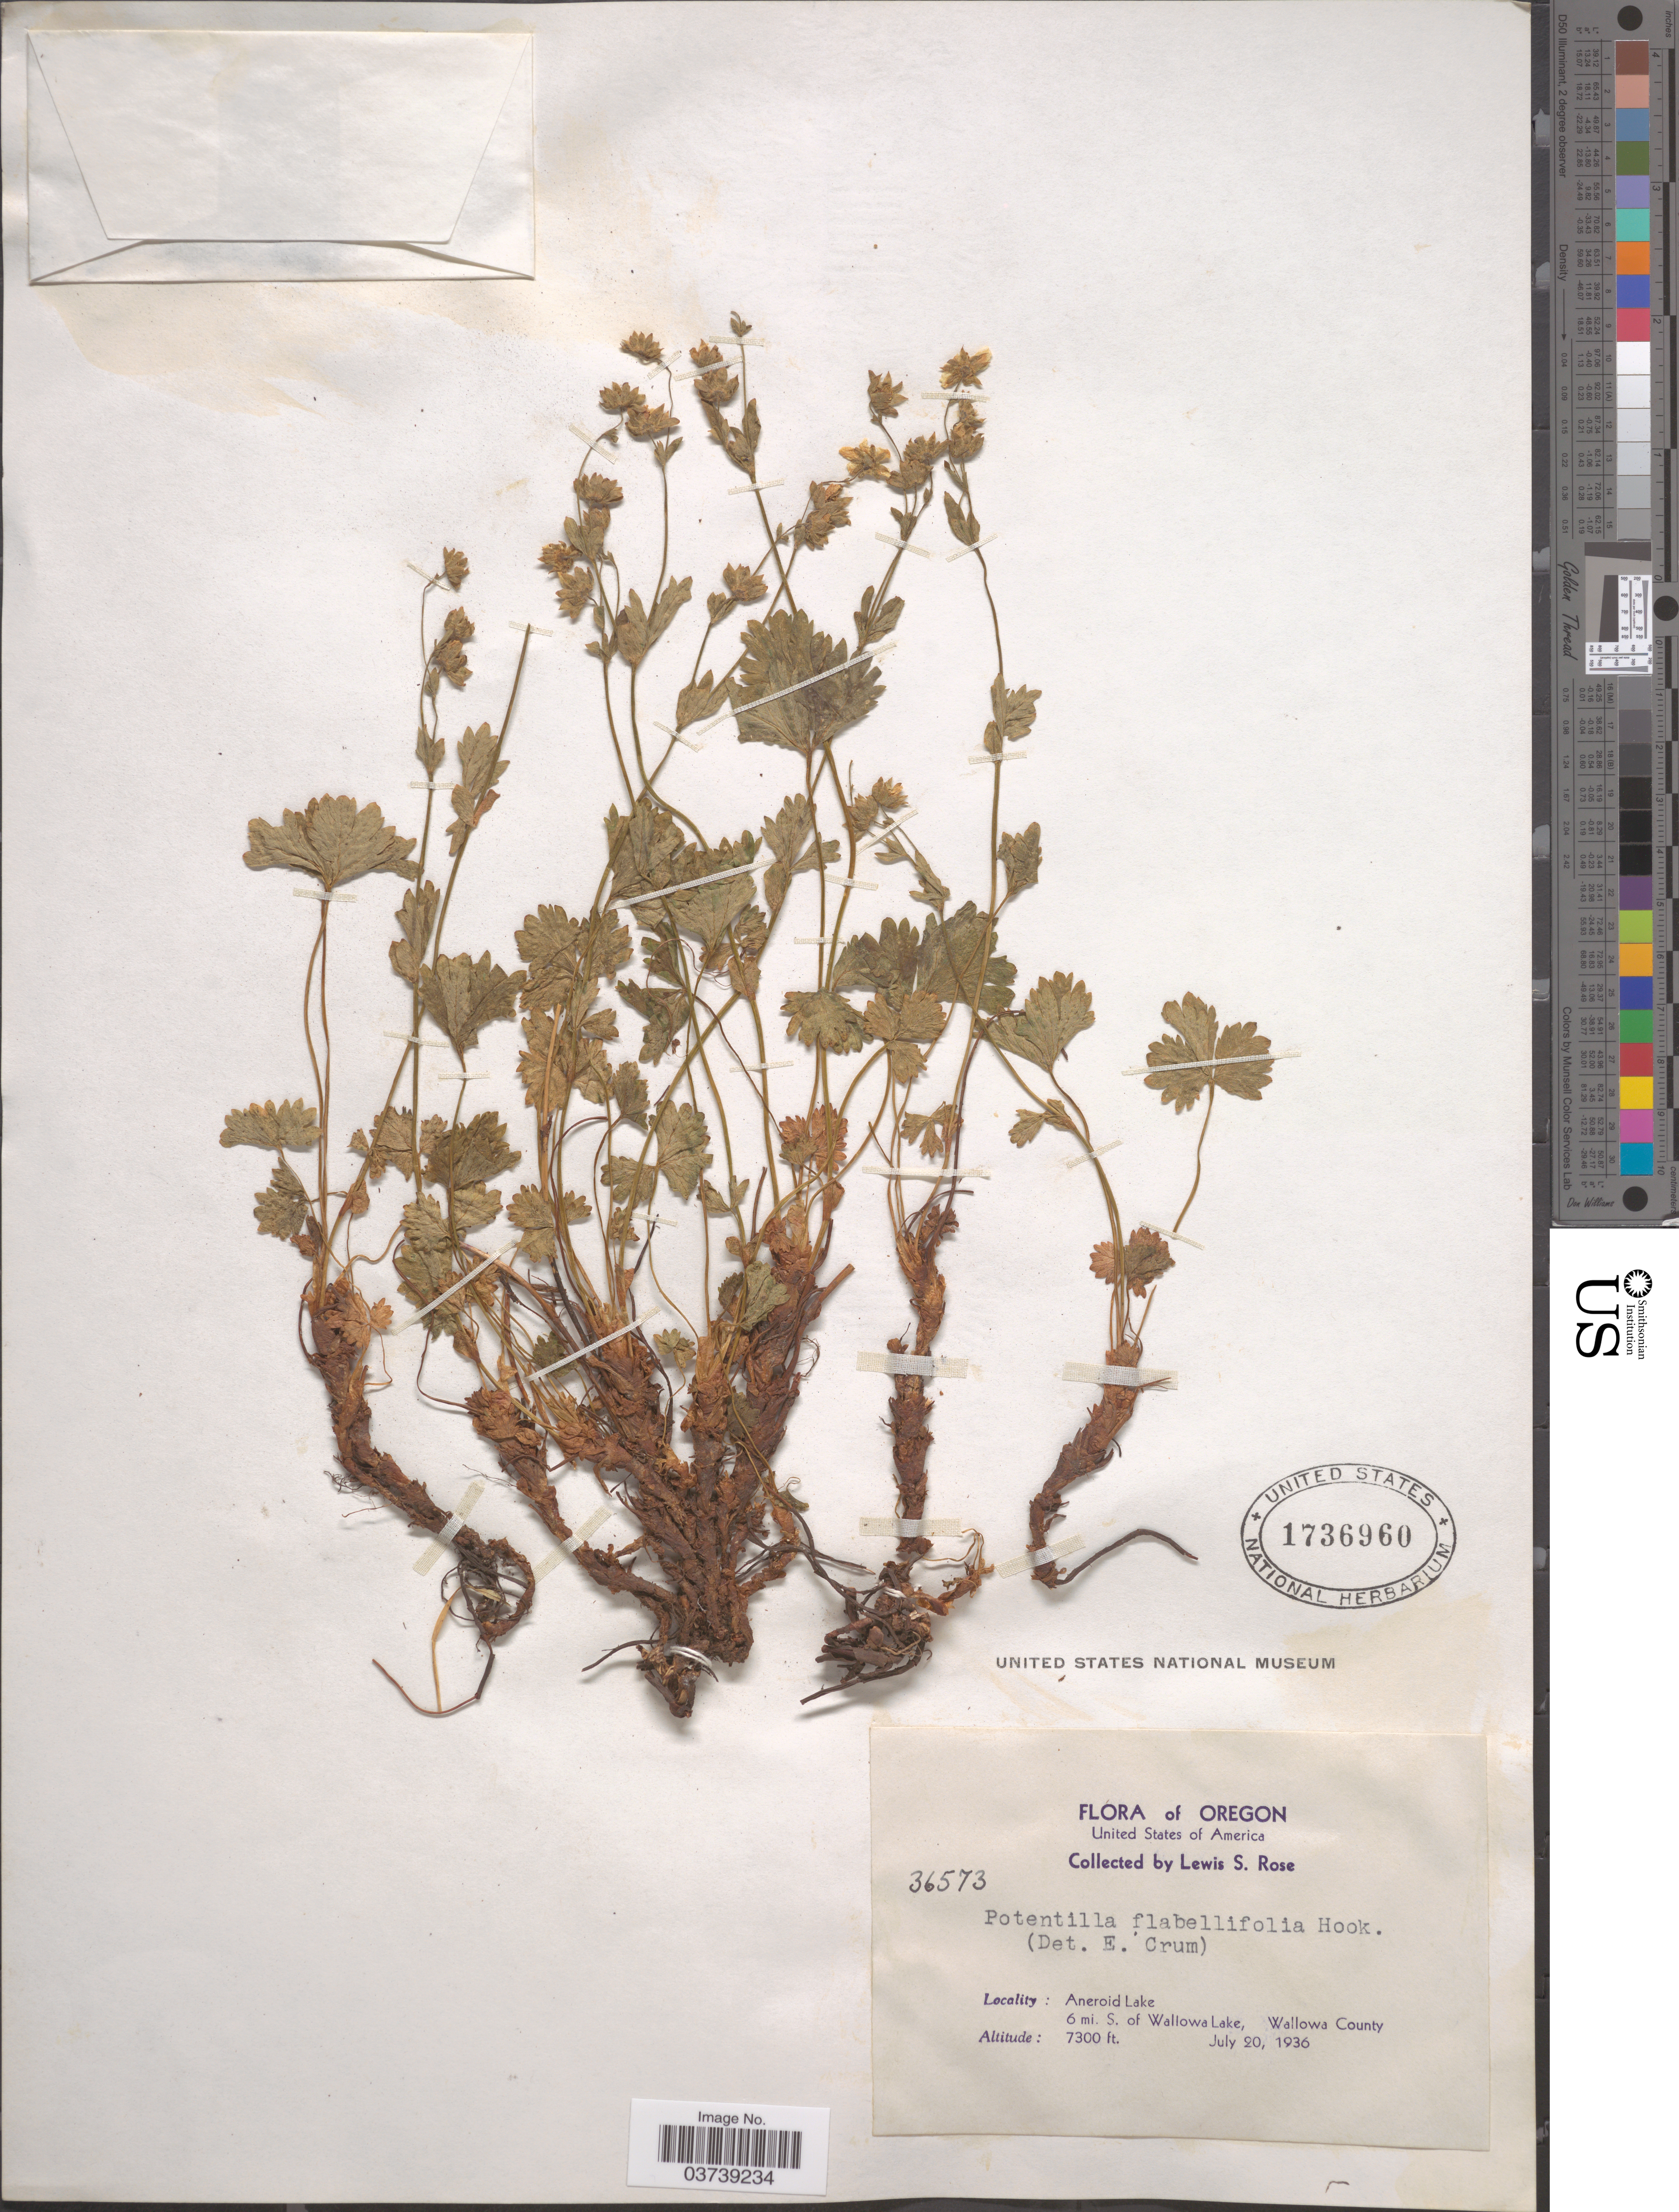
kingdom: Plantae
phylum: Tracheophyta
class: Magnoliopsida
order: Rosales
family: Rosaceae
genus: Potentilla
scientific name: Potentilla flabellifolia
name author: Hook. ex Torr. & A. Gray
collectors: L. S. Rose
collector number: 36573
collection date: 1936-07-20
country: United States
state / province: Oregon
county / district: Wallowa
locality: Aneroid Lake, 6 mi. S. of Wallowa Lake, Wallowa County.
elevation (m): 2225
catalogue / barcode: US 1736960